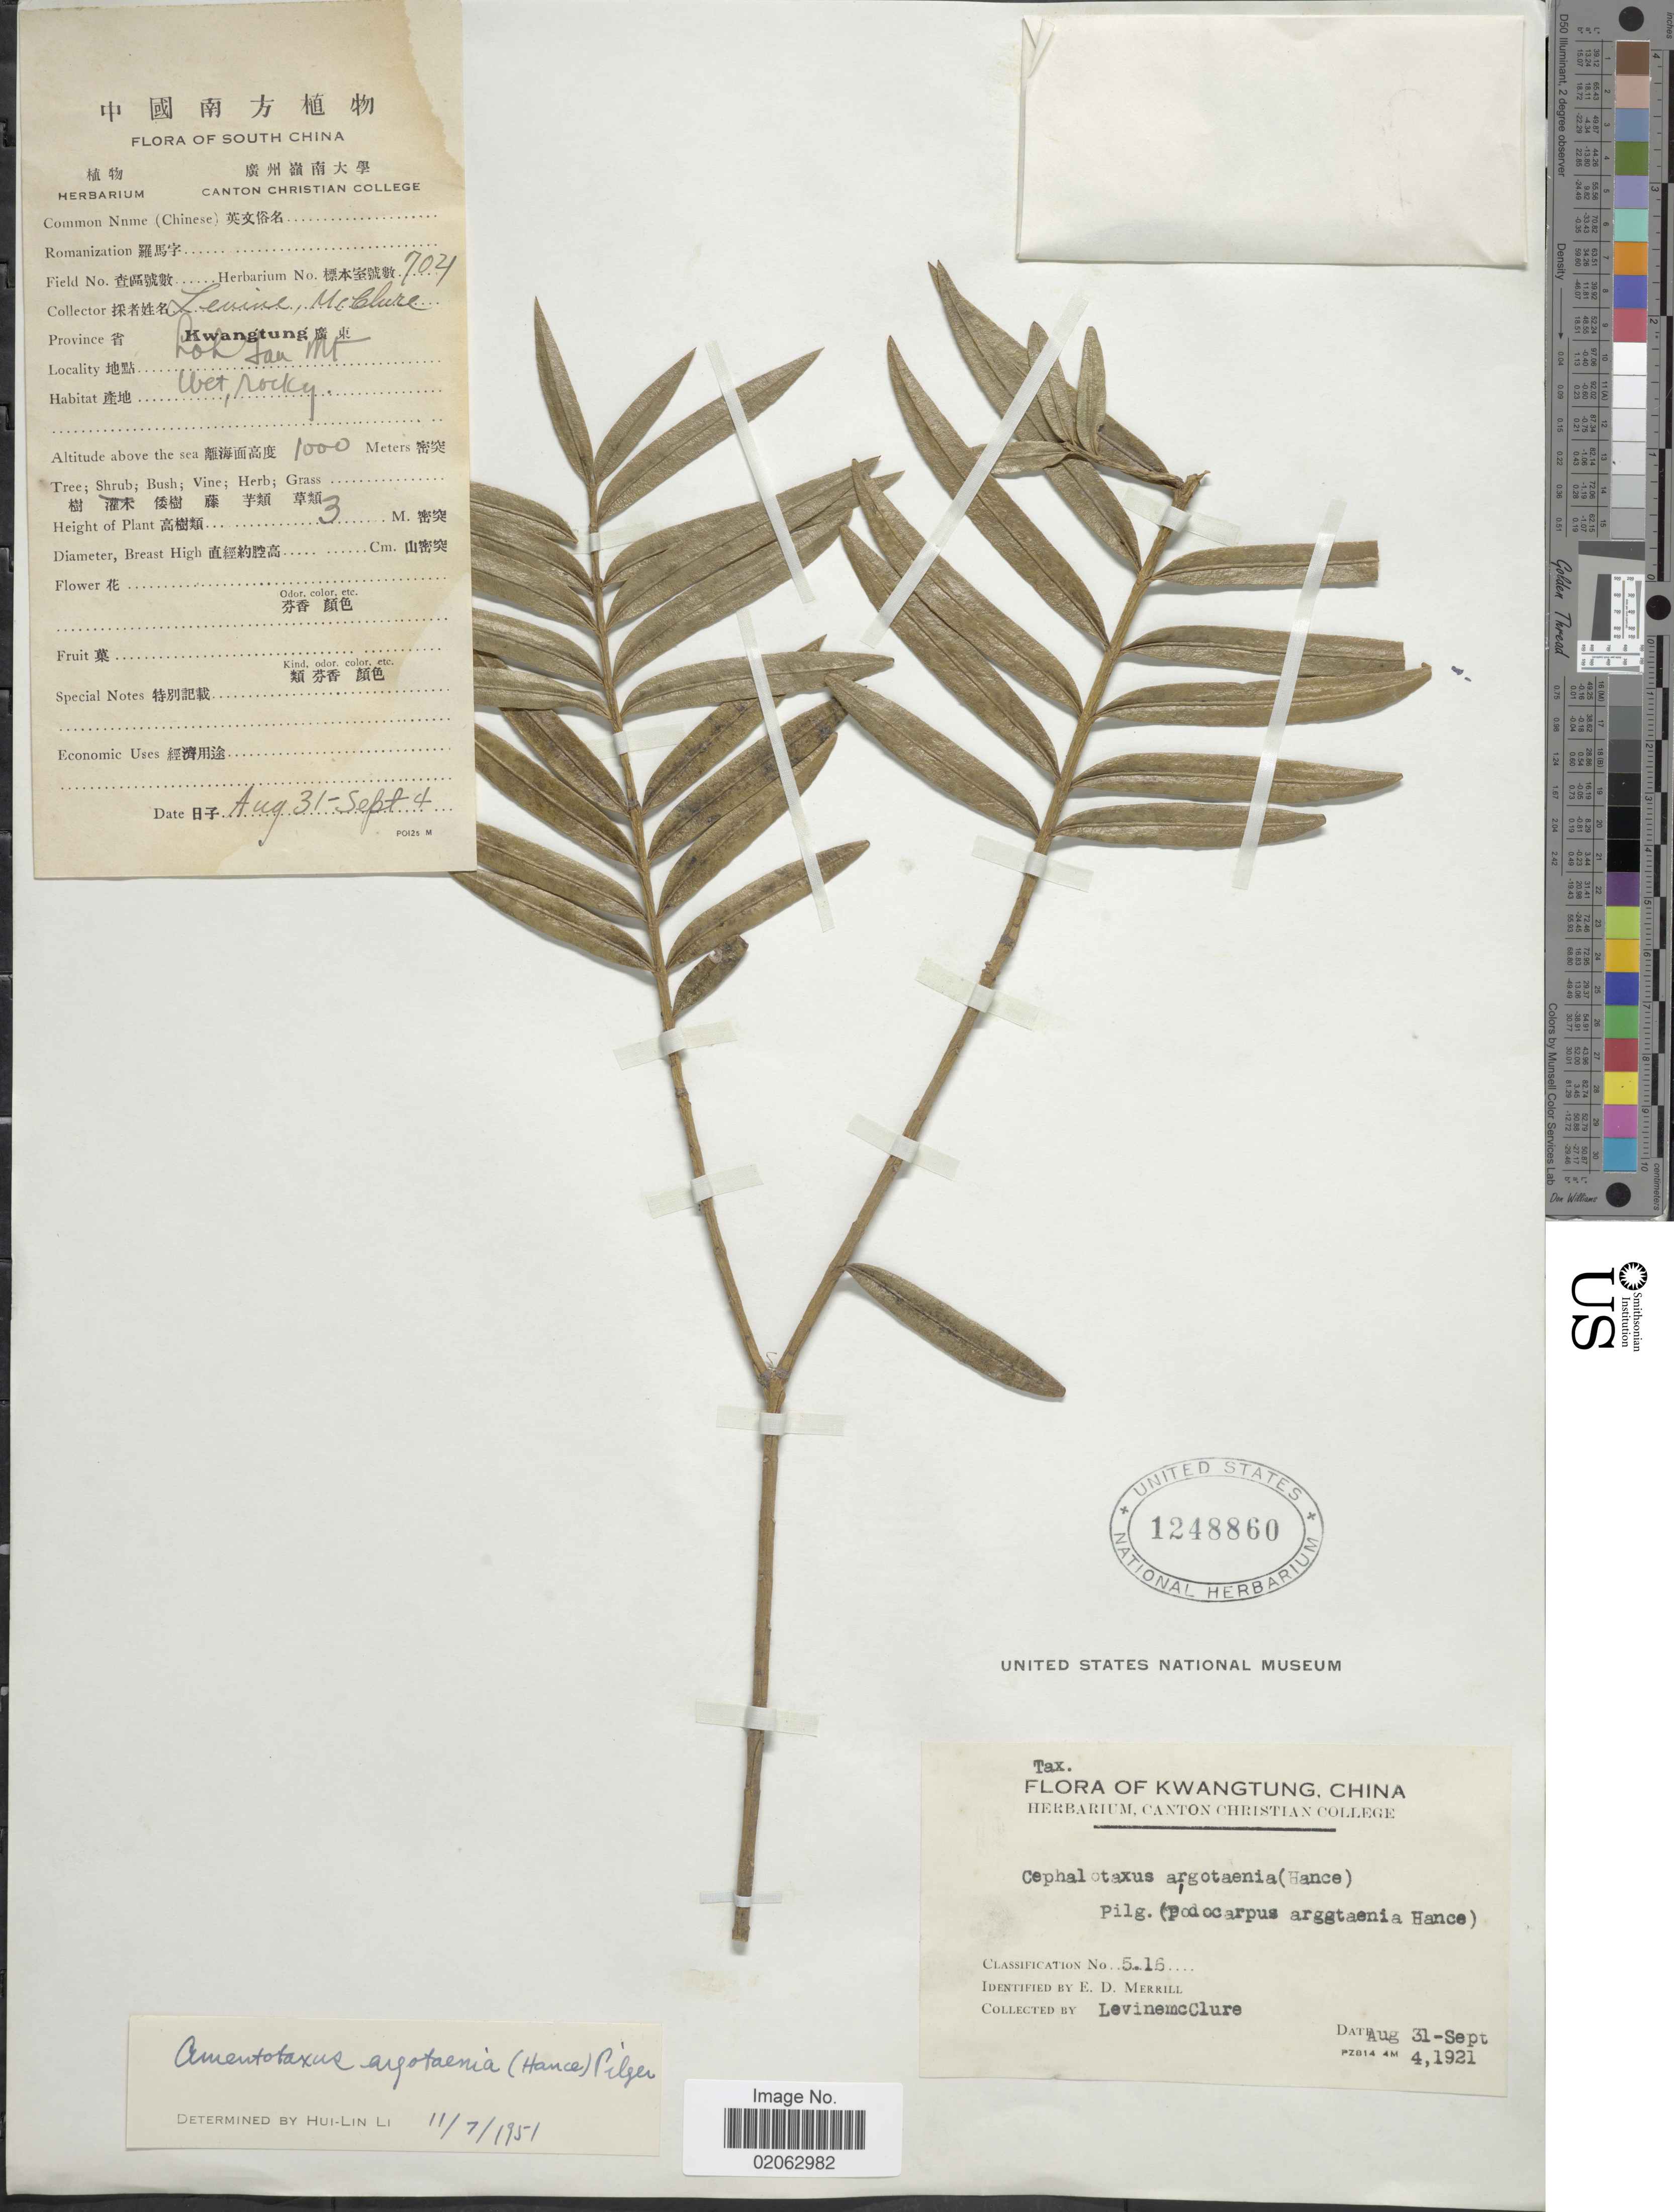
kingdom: Plantae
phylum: Tracheophyta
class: Pinopsida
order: Pinales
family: Taxaceae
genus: Amentotaxus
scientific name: Amentotaxus argotaenia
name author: (Hance) Pilg.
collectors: L. McClure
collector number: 704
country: China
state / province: Guangdong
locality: Kwangtung, Loh Jan Mt. [interpreted]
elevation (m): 1000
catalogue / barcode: US 1248860